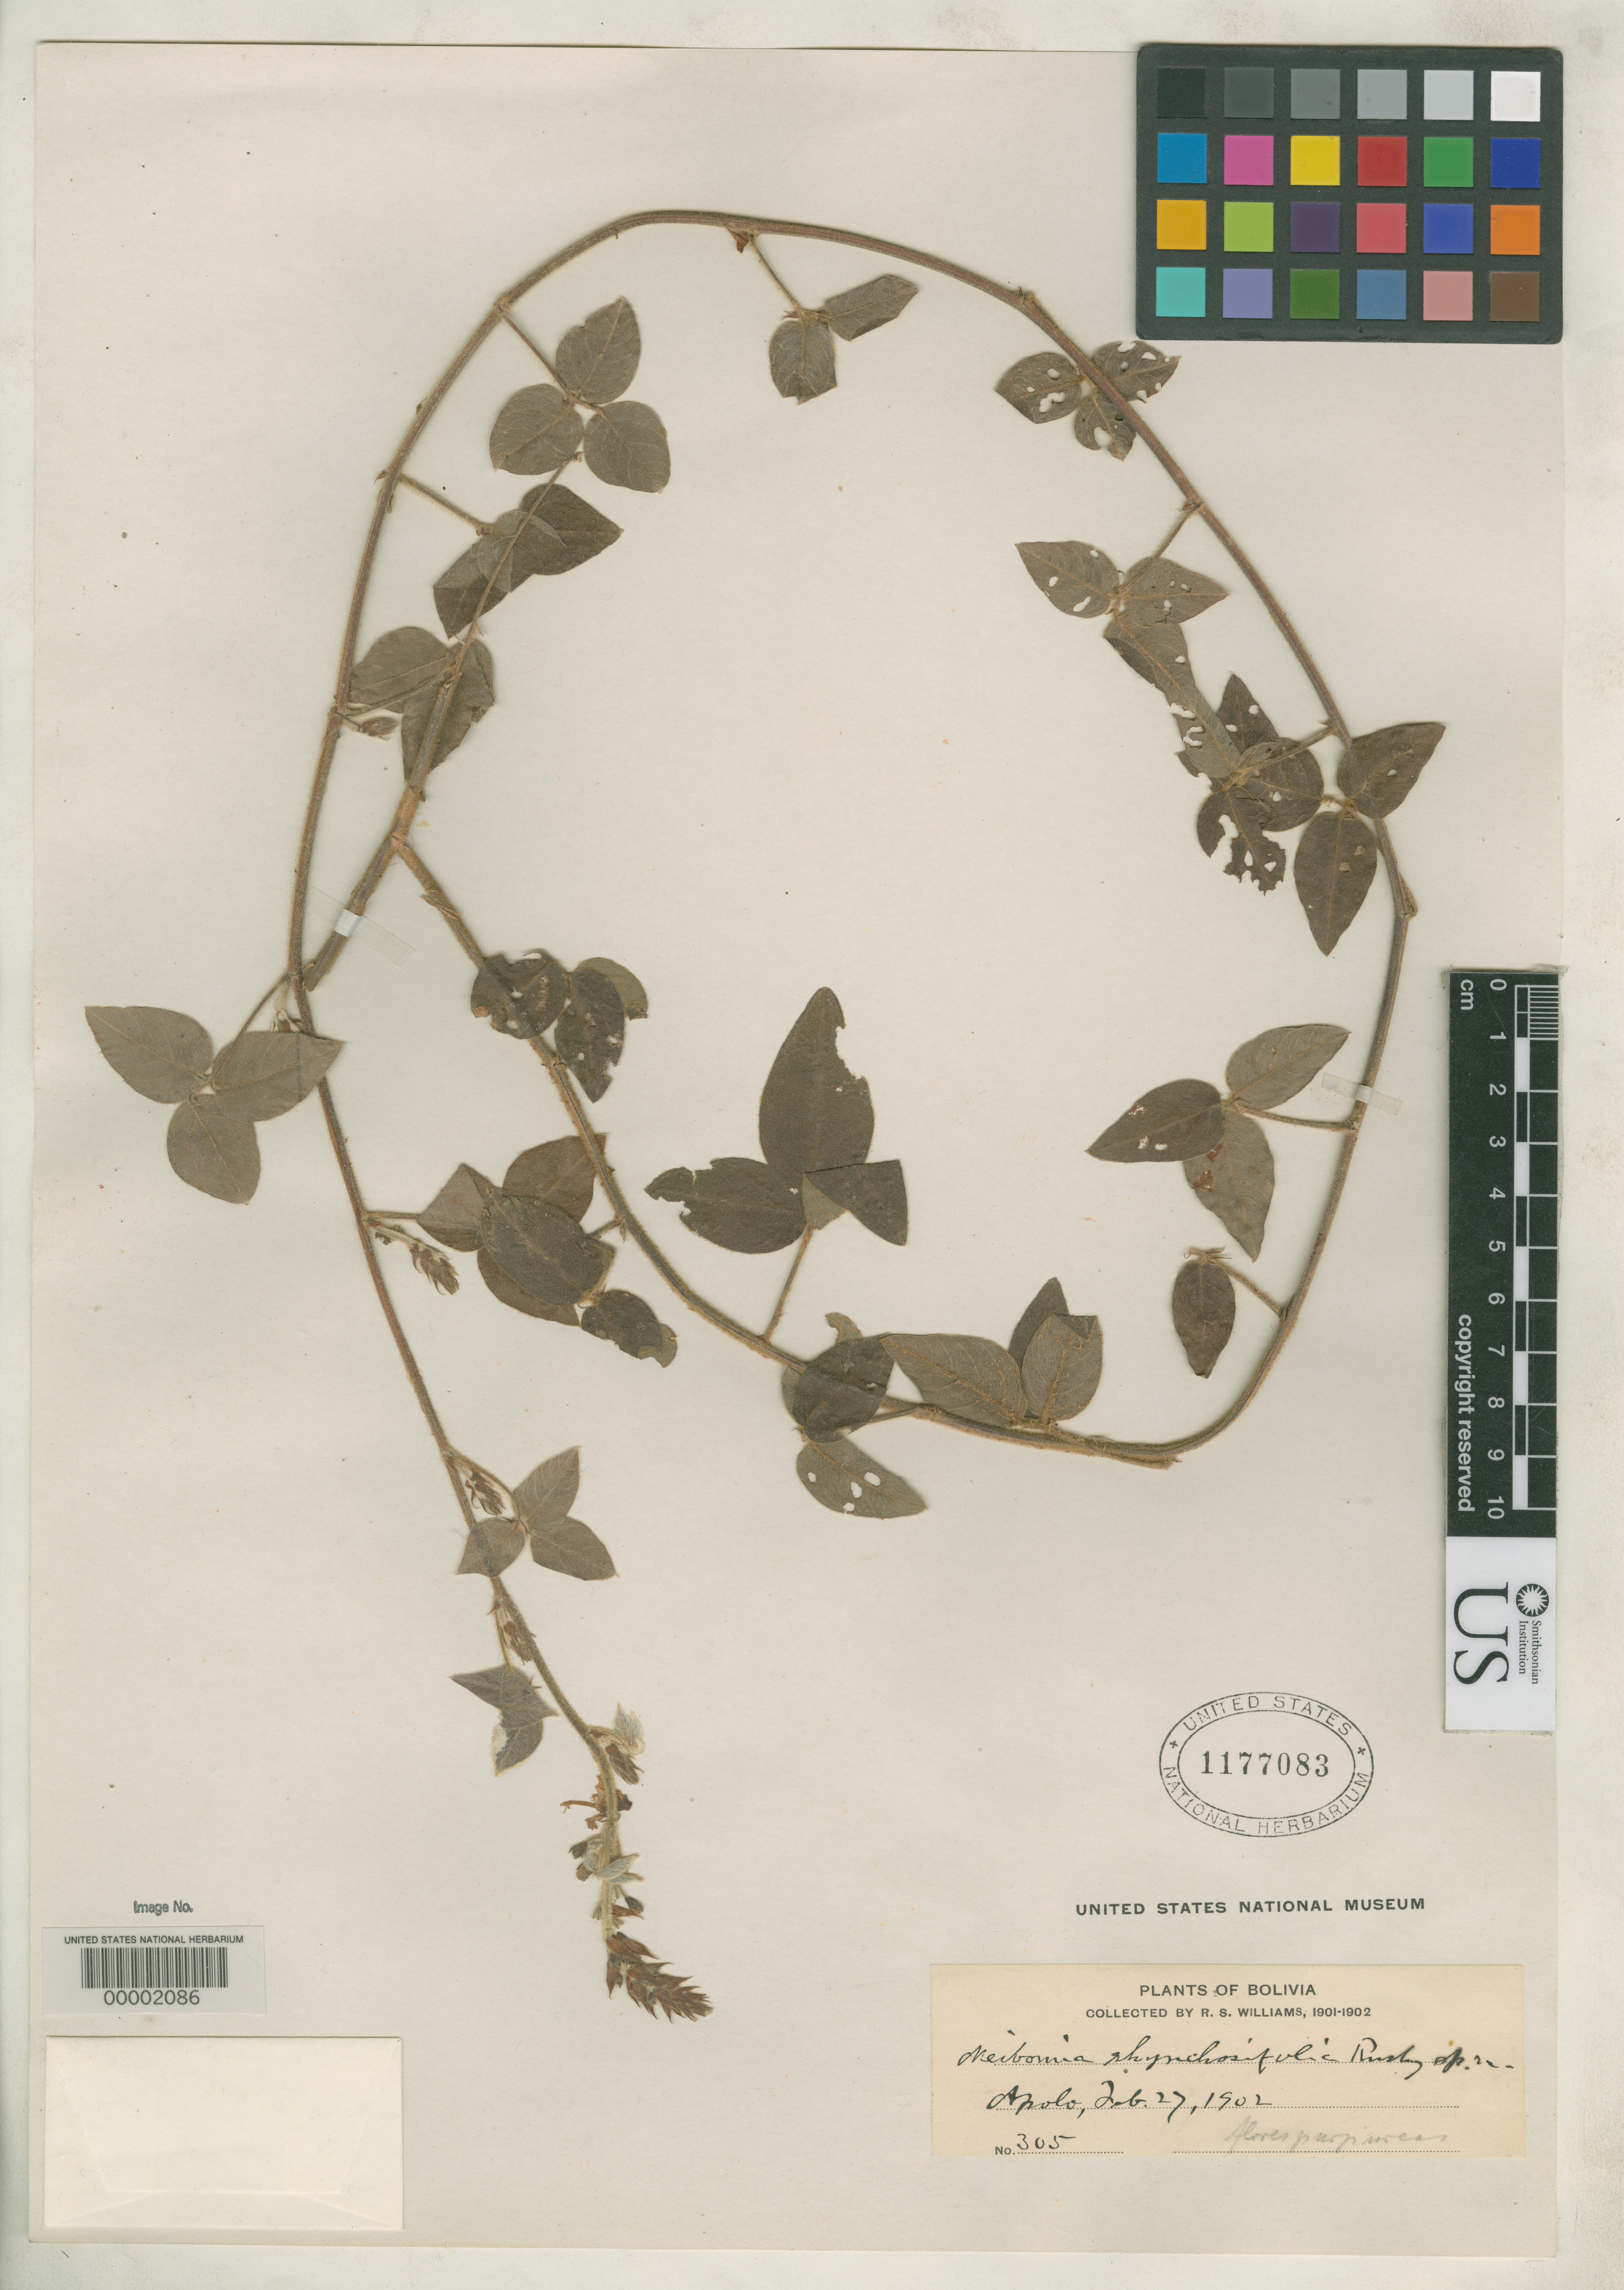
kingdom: Plantae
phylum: Tracheophyta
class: Magnoliopsida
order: Fabales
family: Fabaceae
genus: Meibomia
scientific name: Meibomia rhynchosiifolia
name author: Rusby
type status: Isotype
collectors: R. S. Williams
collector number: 305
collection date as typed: Feb. 27, 1902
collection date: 1902-02-27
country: Bolivia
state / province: La Paz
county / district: Franz Tamayo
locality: Apolo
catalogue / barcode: US 1177083